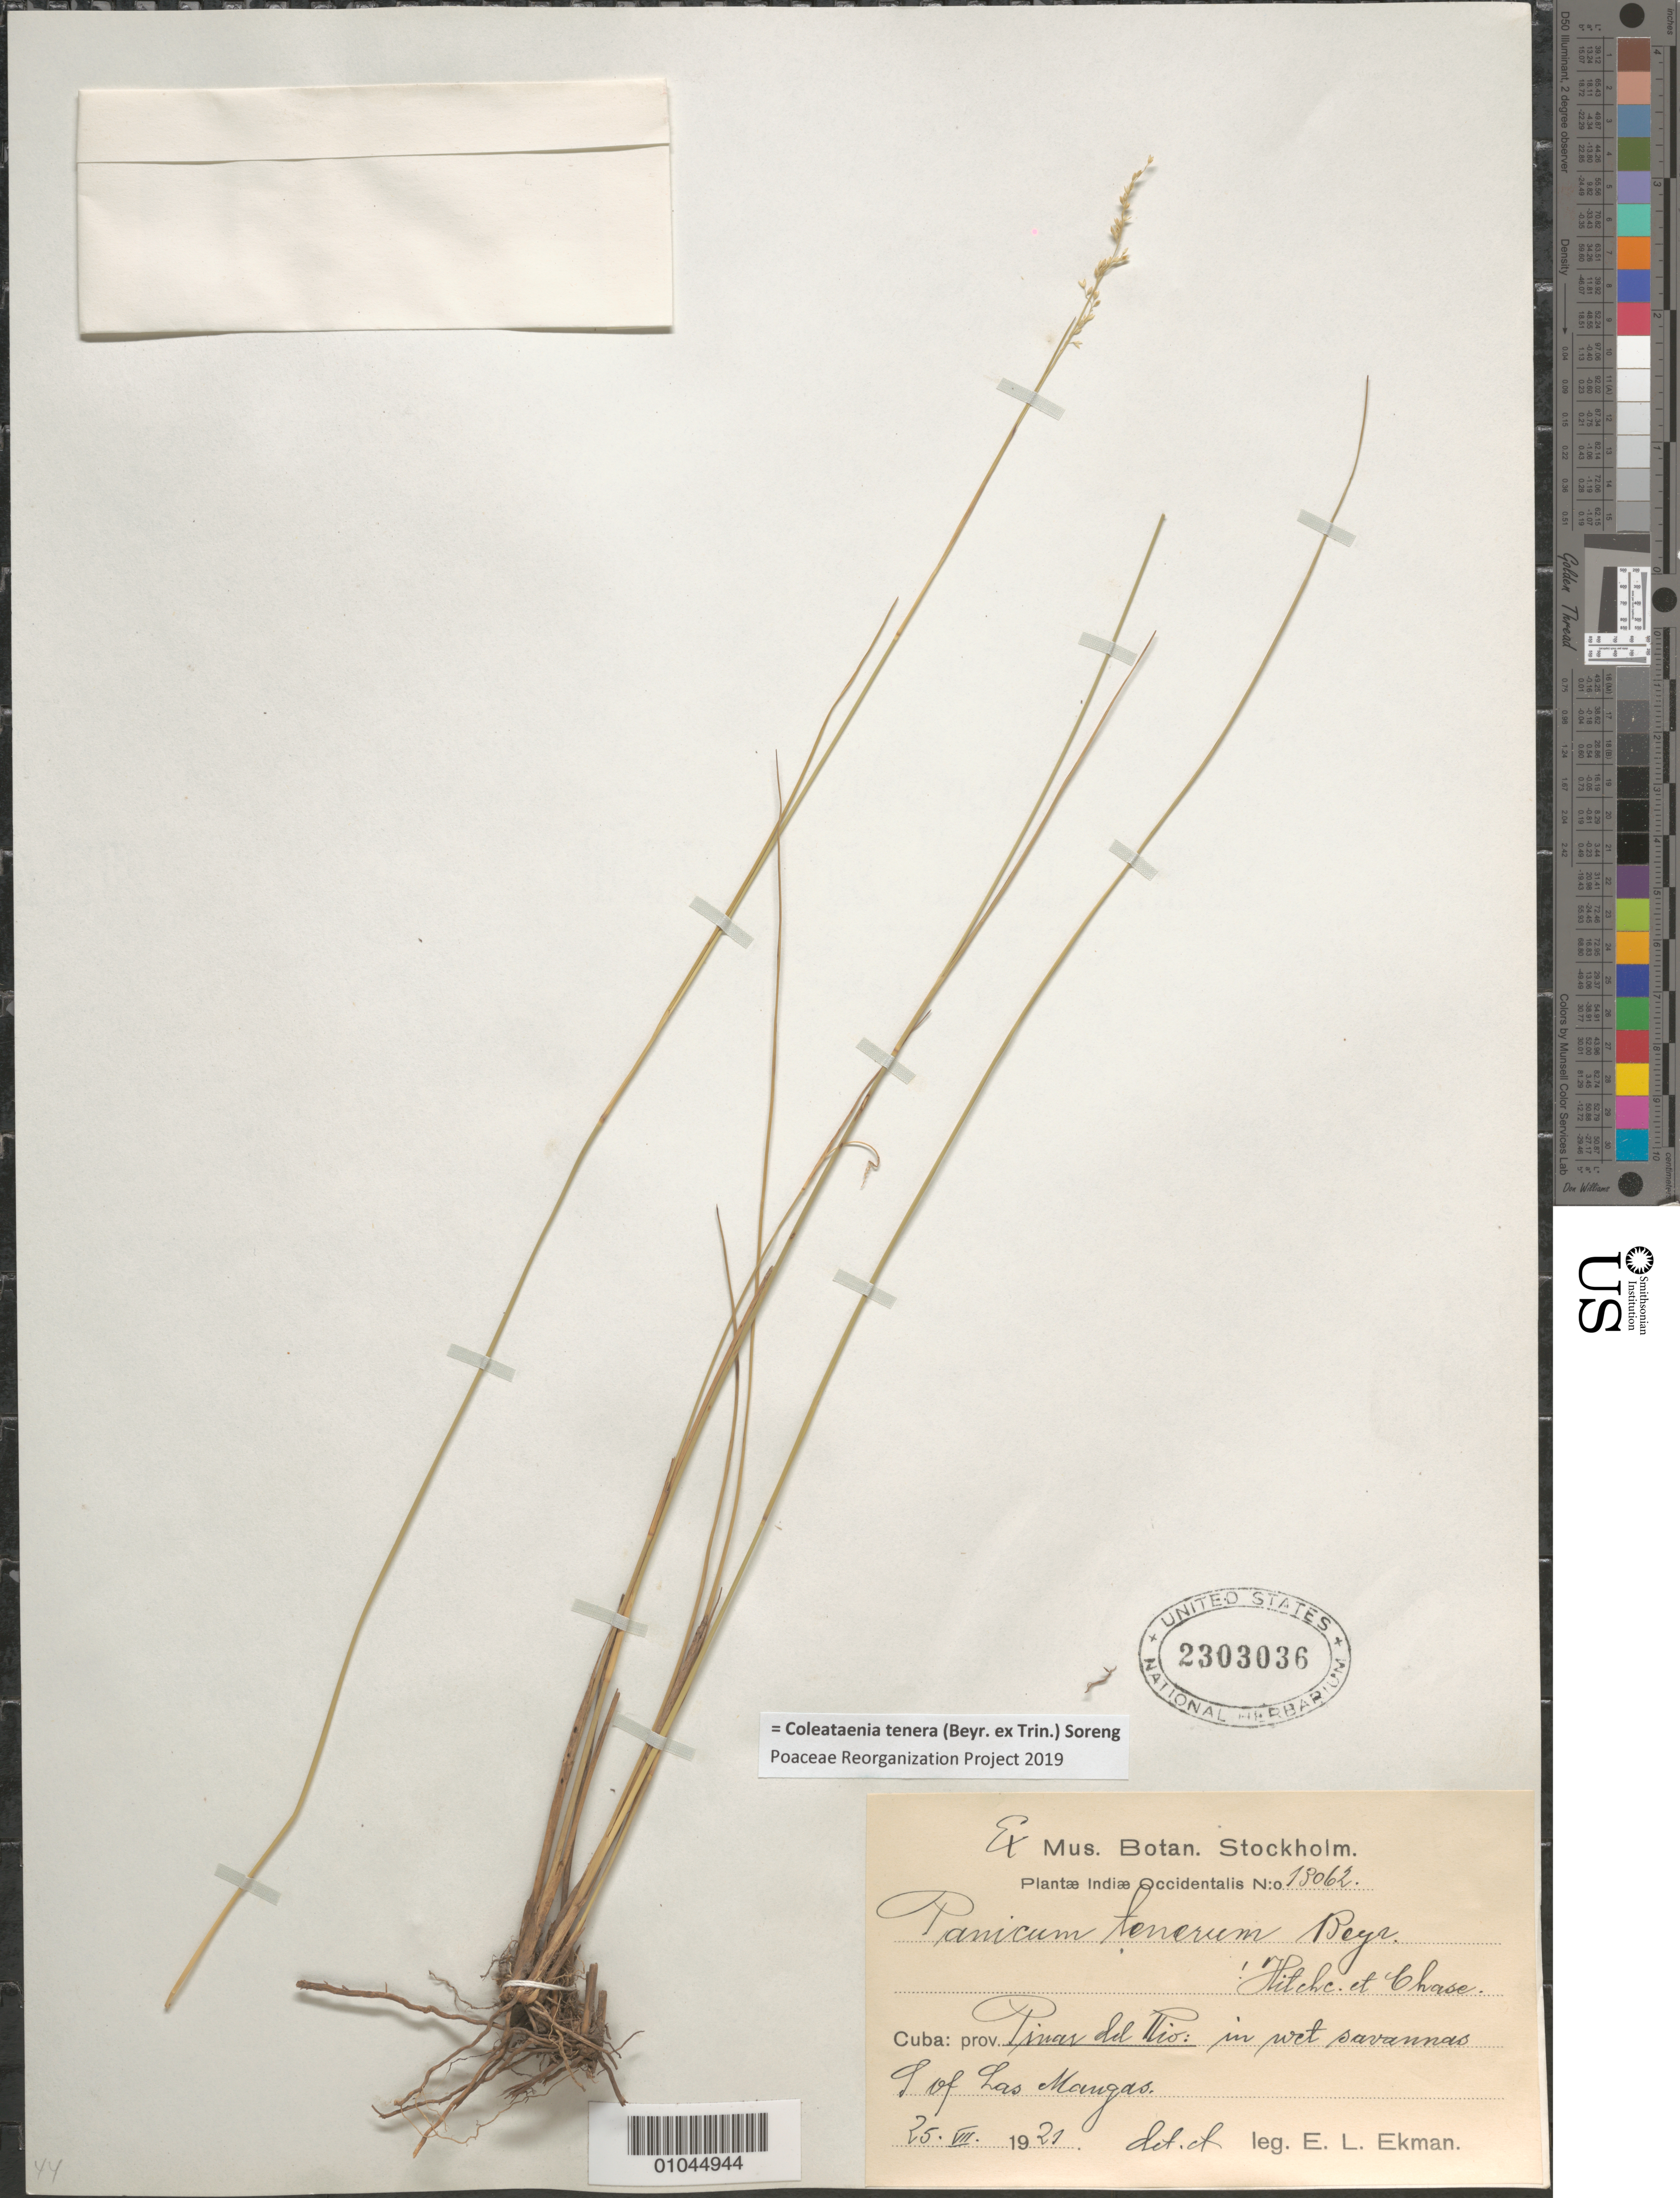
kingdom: Plantae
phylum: Tracheophyta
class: Liliopsida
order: Poales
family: Poaceae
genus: Panicum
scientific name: Panicum tenerum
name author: Beyrich ex Trin.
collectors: E. L. Ekman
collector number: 13062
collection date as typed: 25 Aug 1921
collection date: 1921-08-25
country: Cuba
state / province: Pinar del Rio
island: Cuba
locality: South of Las Mangas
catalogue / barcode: US 2303036